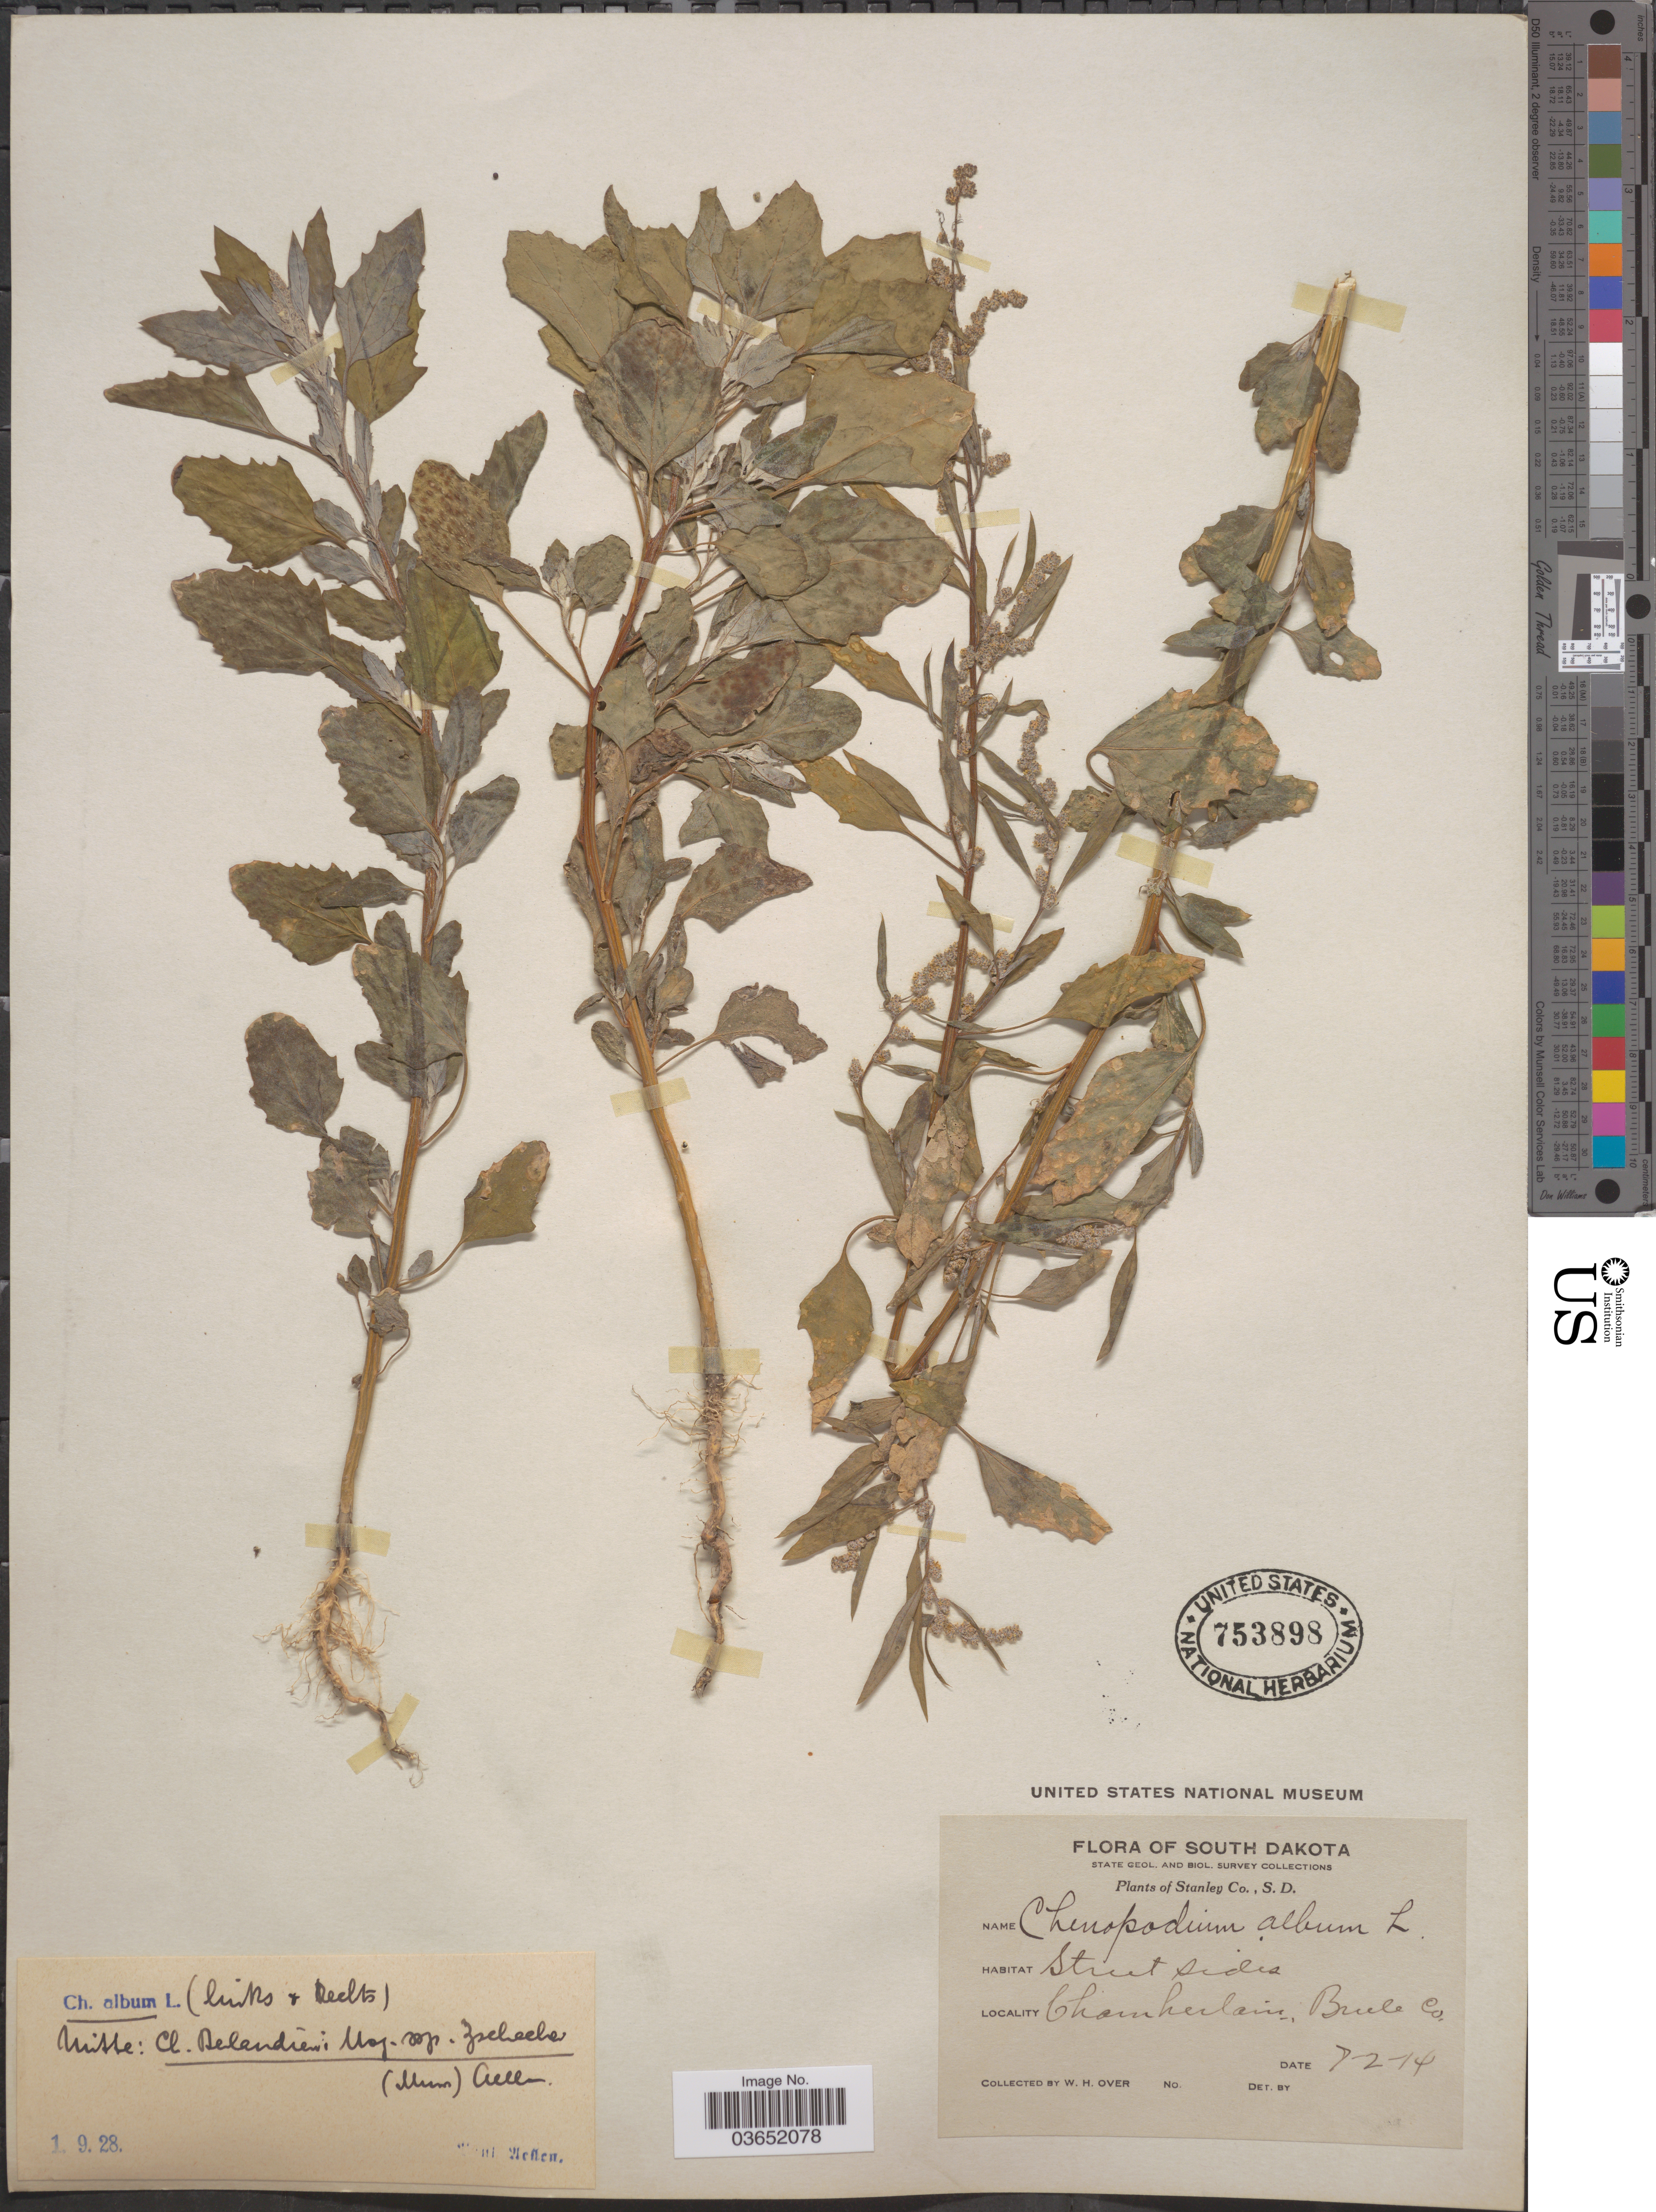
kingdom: Plantae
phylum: Tracheophyta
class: Magnoliopsida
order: Caryophyllales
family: Amaranthaceae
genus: Chenopodium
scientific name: Chenopodium album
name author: L.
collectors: W. Over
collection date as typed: Transcribed d/m/y: 2/7/14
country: United States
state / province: South Dakota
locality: Stanley Co. Chamberlain, Bruce Co.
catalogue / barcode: US 753898